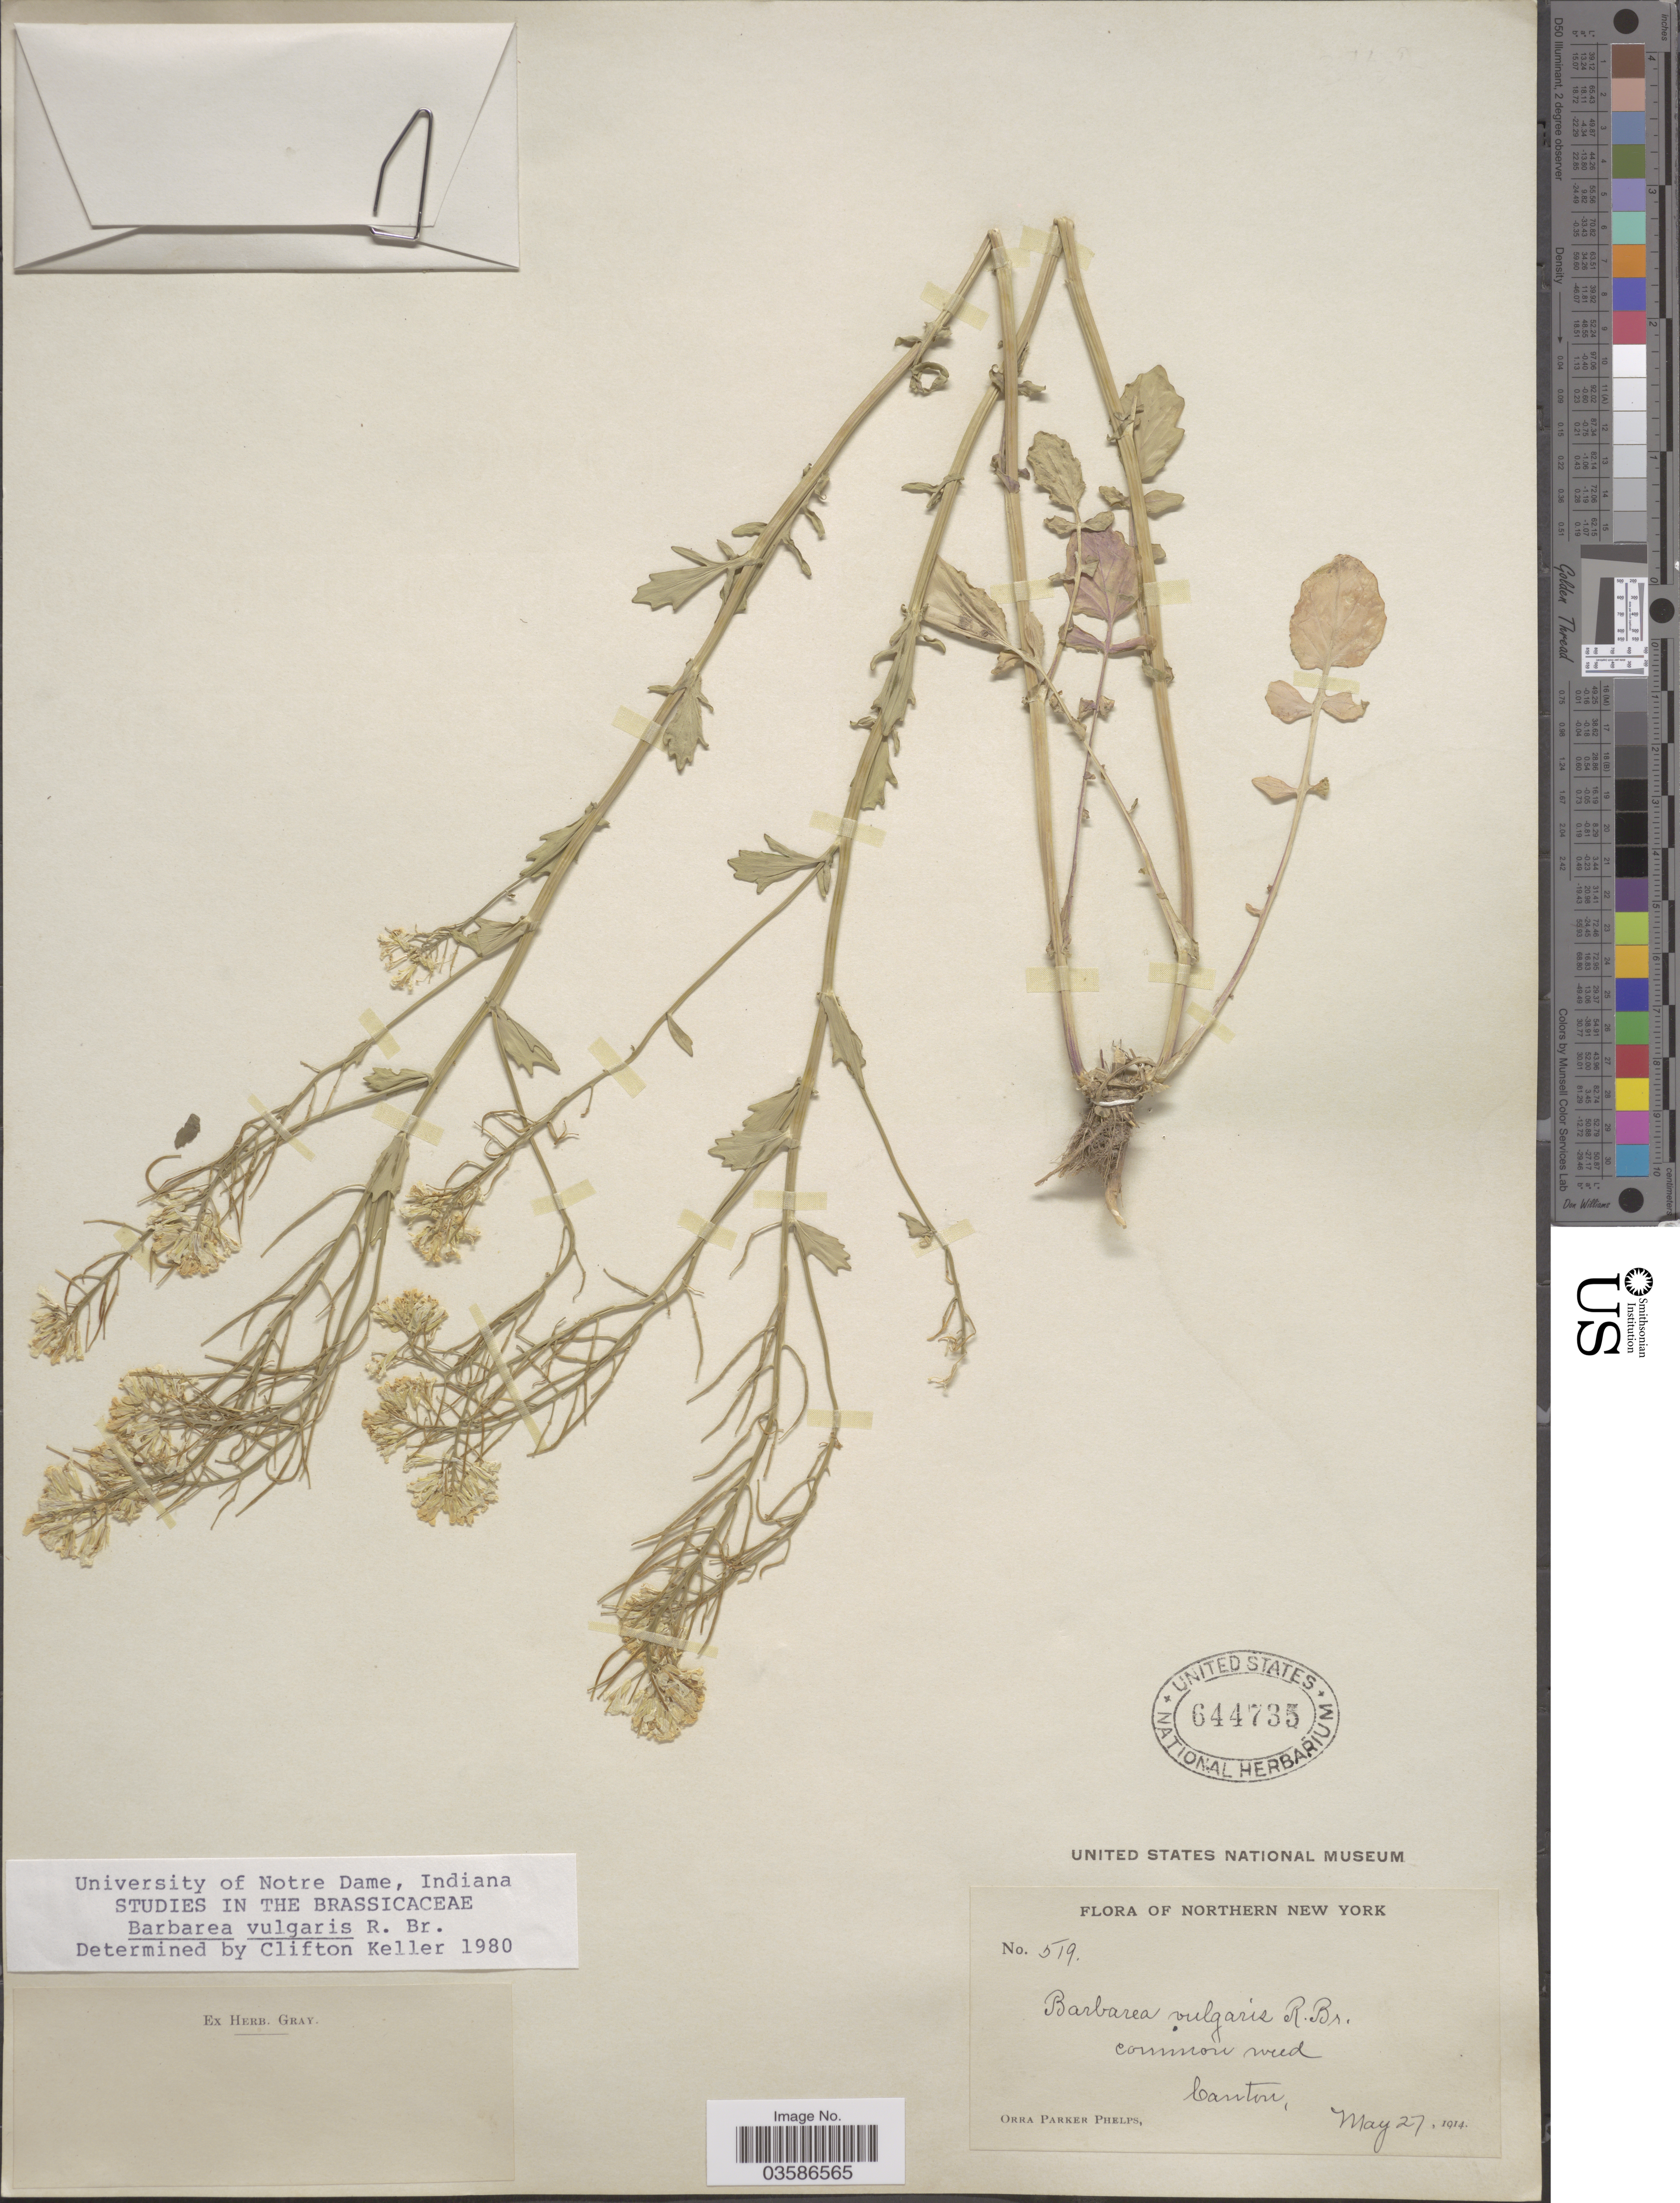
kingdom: Plantae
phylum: Tracheophyta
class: Magnoliopsida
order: Brassicales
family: Brassicaceae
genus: Barbarea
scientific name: Barbarea vulgaris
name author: W.T. Aiton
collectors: O. P. Phelps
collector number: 519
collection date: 1914-05-27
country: United States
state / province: New York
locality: Northern New York. Canton.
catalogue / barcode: US 644735